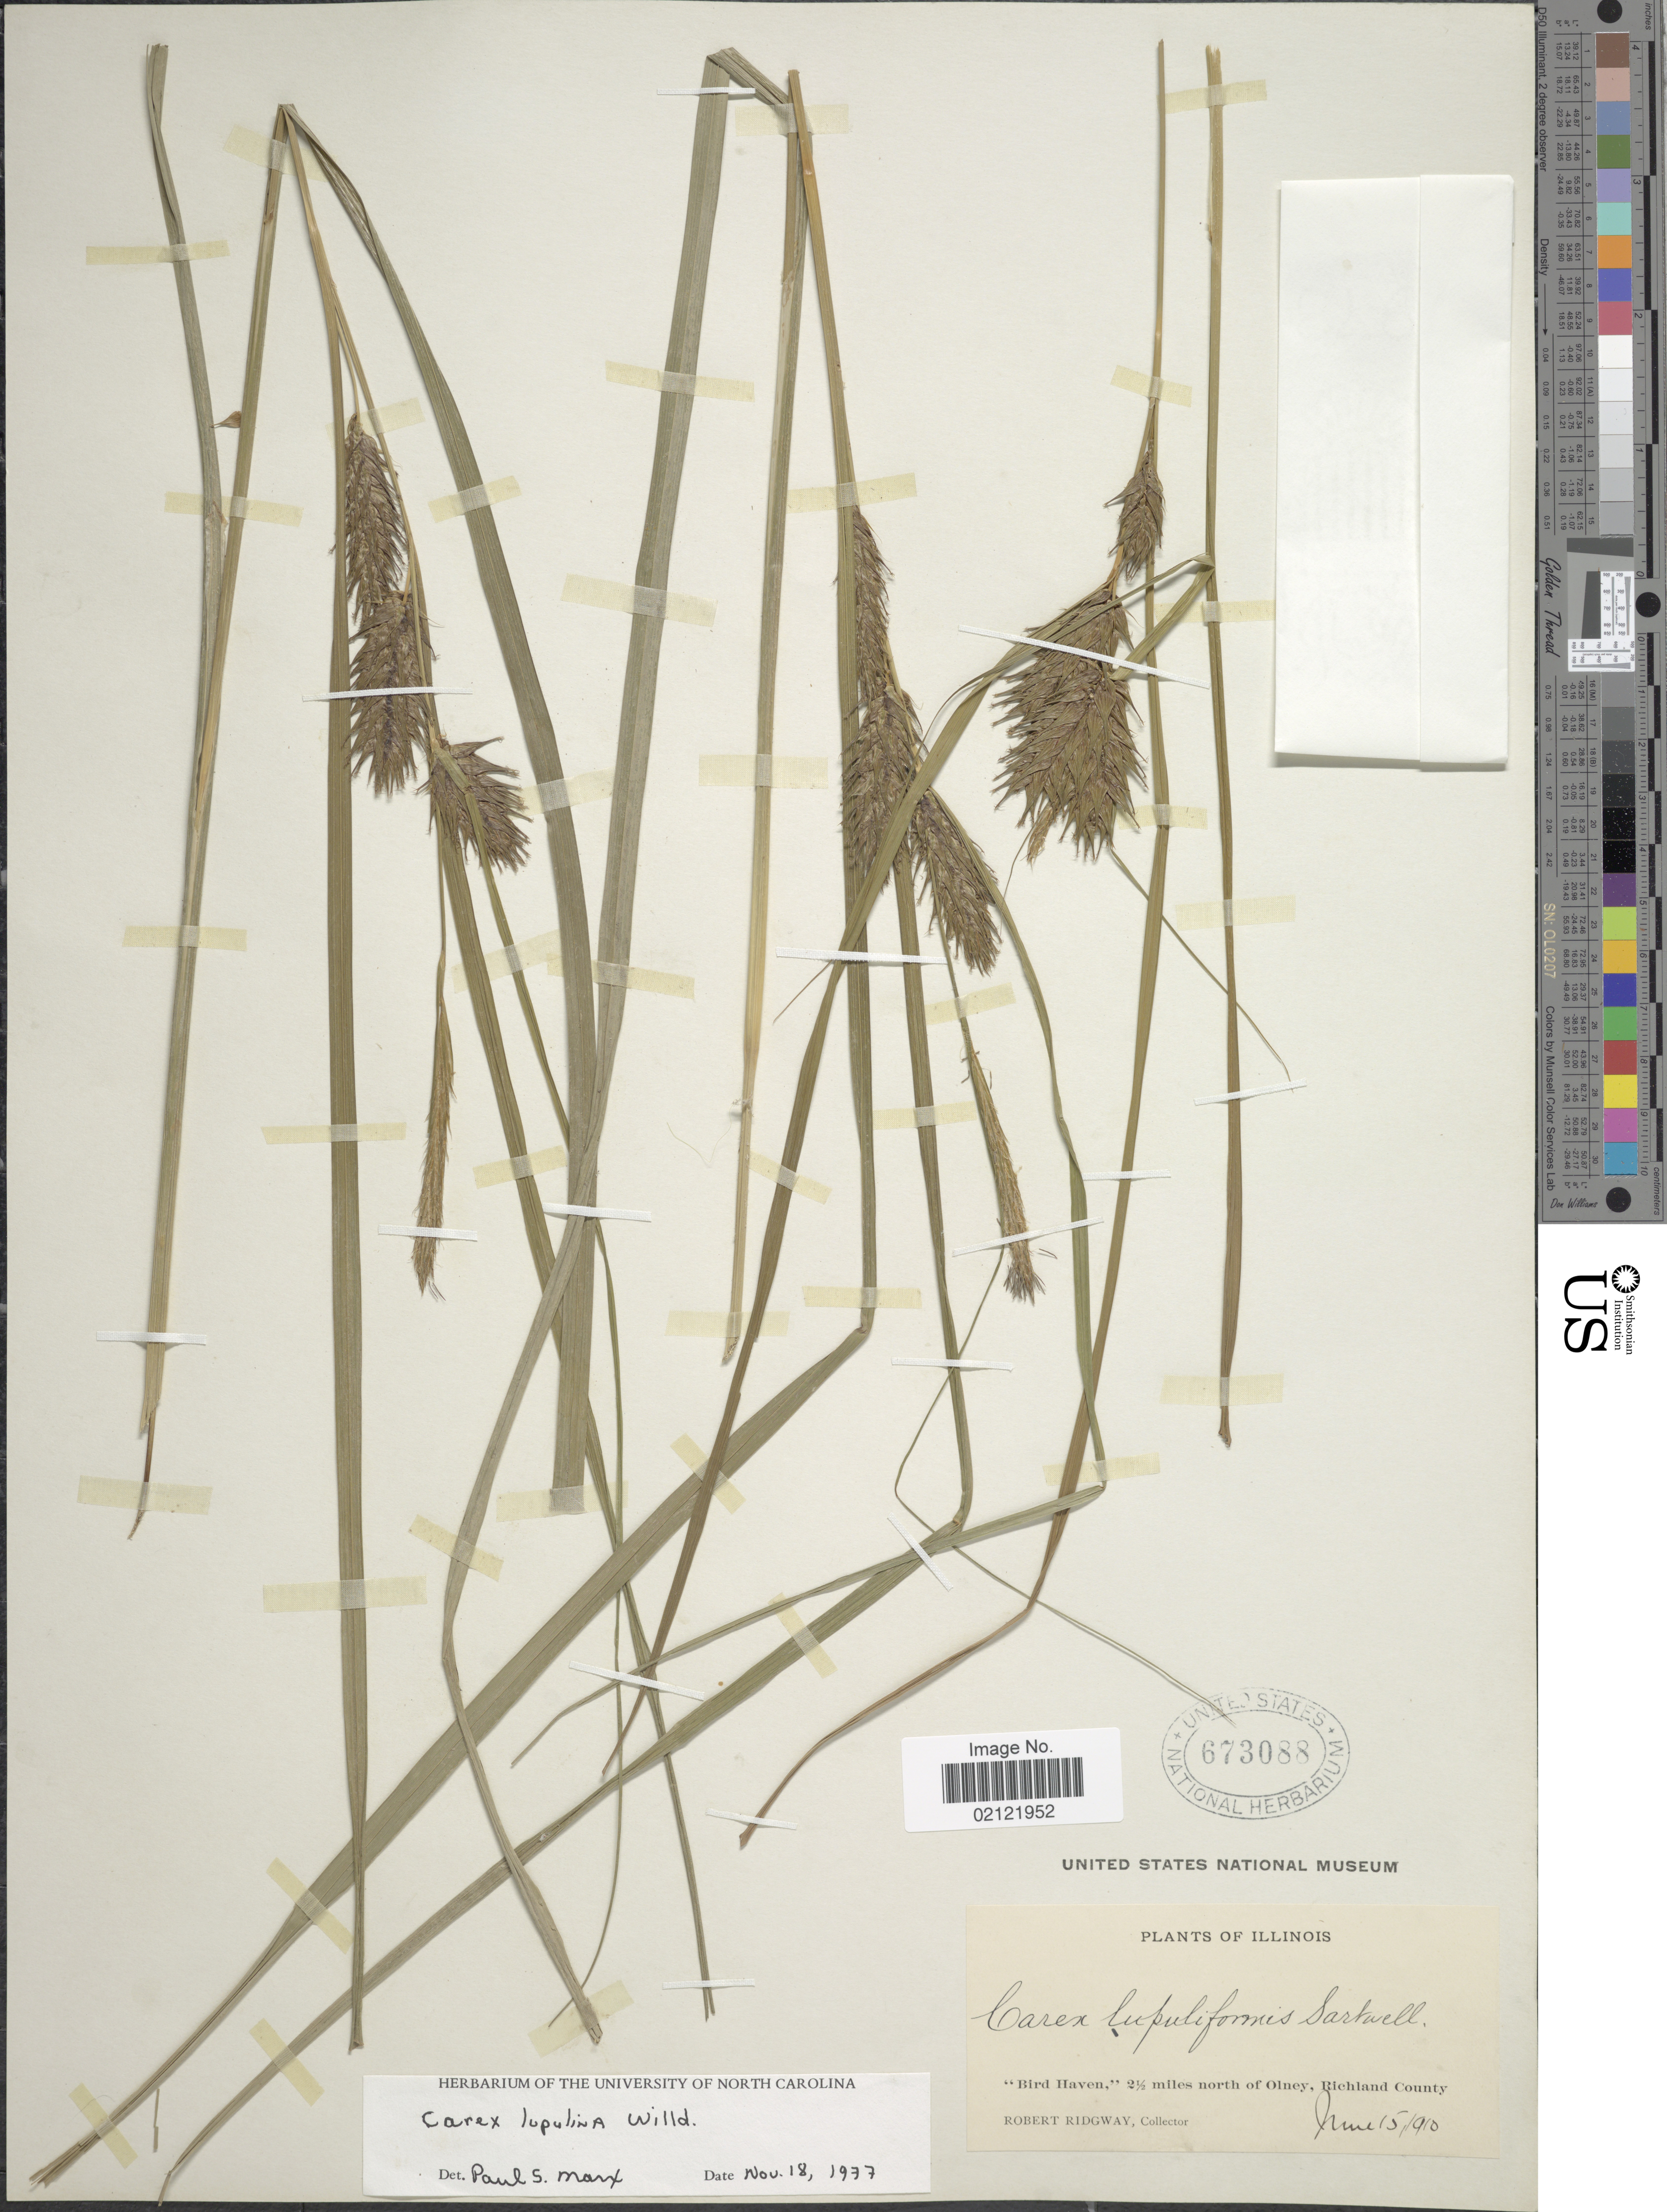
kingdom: Plantae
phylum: Tracheophyta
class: Liliopsida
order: Poales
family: Cyperaceae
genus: Carex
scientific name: Carex lupulina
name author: Muhl. ex Willd.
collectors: R. Ridgway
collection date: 1910-06-15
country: United States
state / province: Illinois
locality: Bird Haven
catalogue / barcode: US 673088